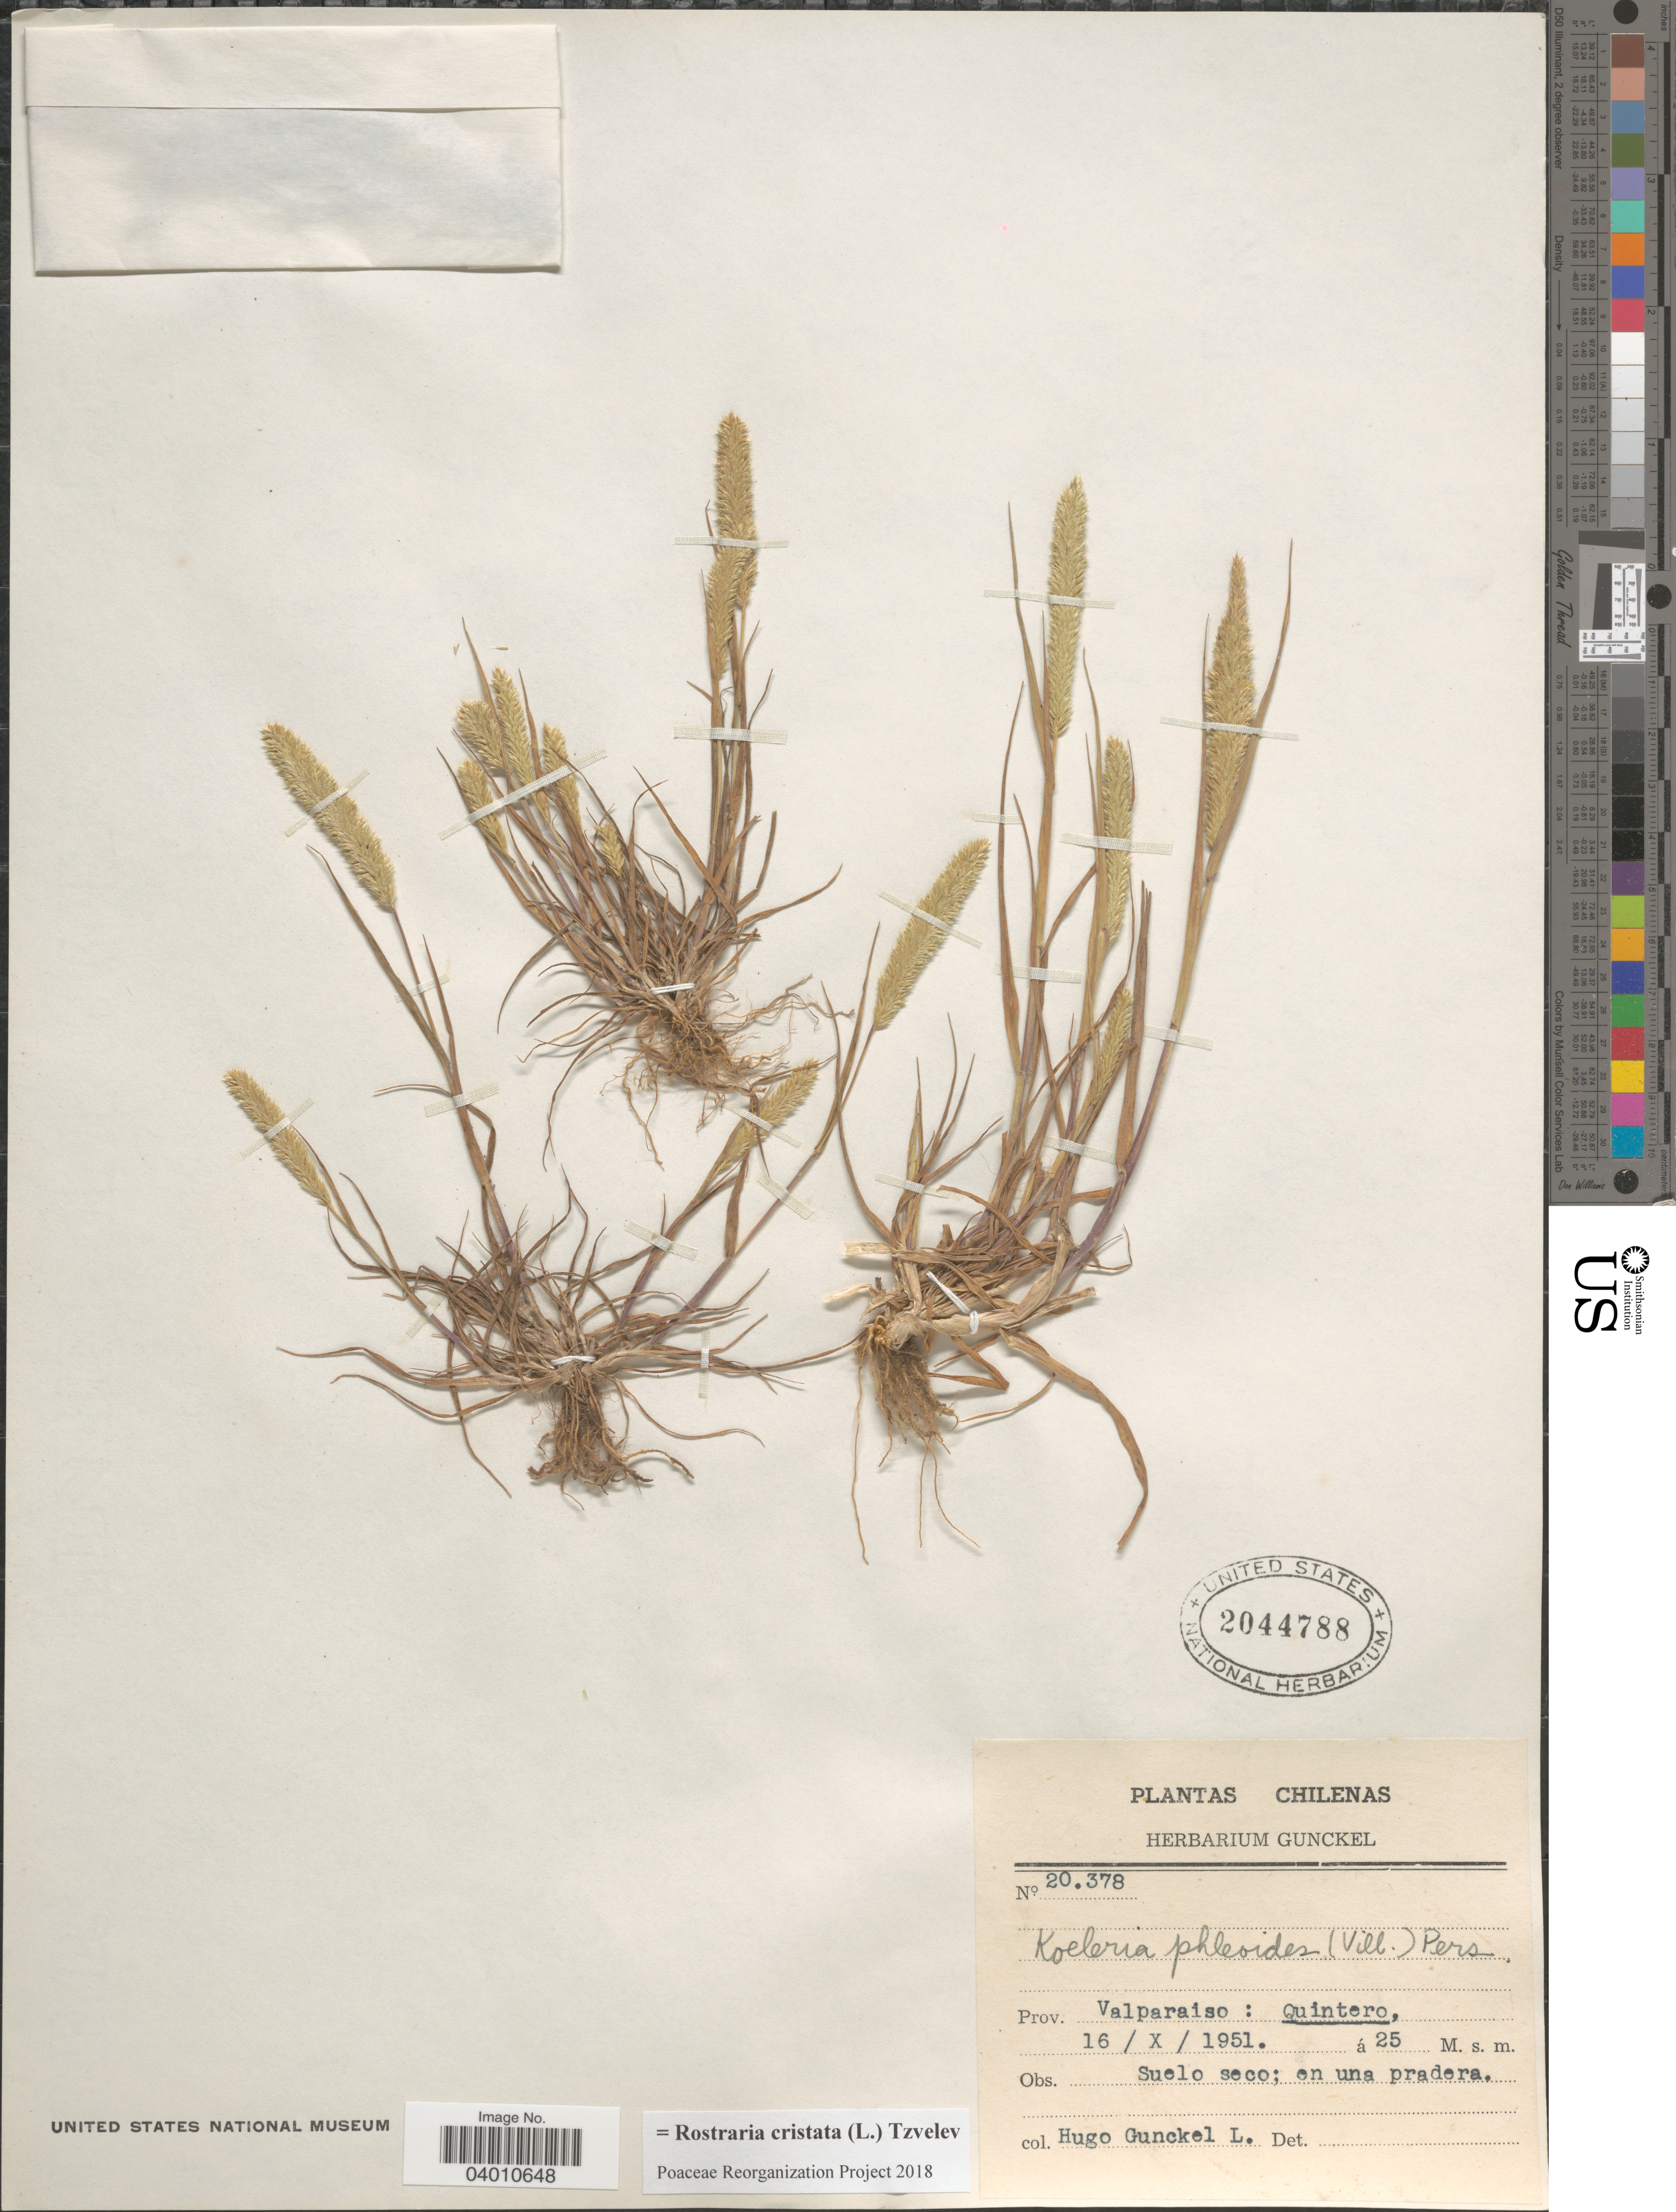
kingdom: Plantae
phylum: Tracheophyta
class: Liliopsida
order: Poales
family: Poaceae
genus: Rostraria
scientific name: Rostraria cristata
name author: (L.) Tzvelev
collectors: H. Gunckel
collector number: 20378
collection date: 1951-10-16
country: Chile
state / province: Valparaíso (V)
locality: Quintero.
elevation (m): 25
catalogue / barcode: US 2044788